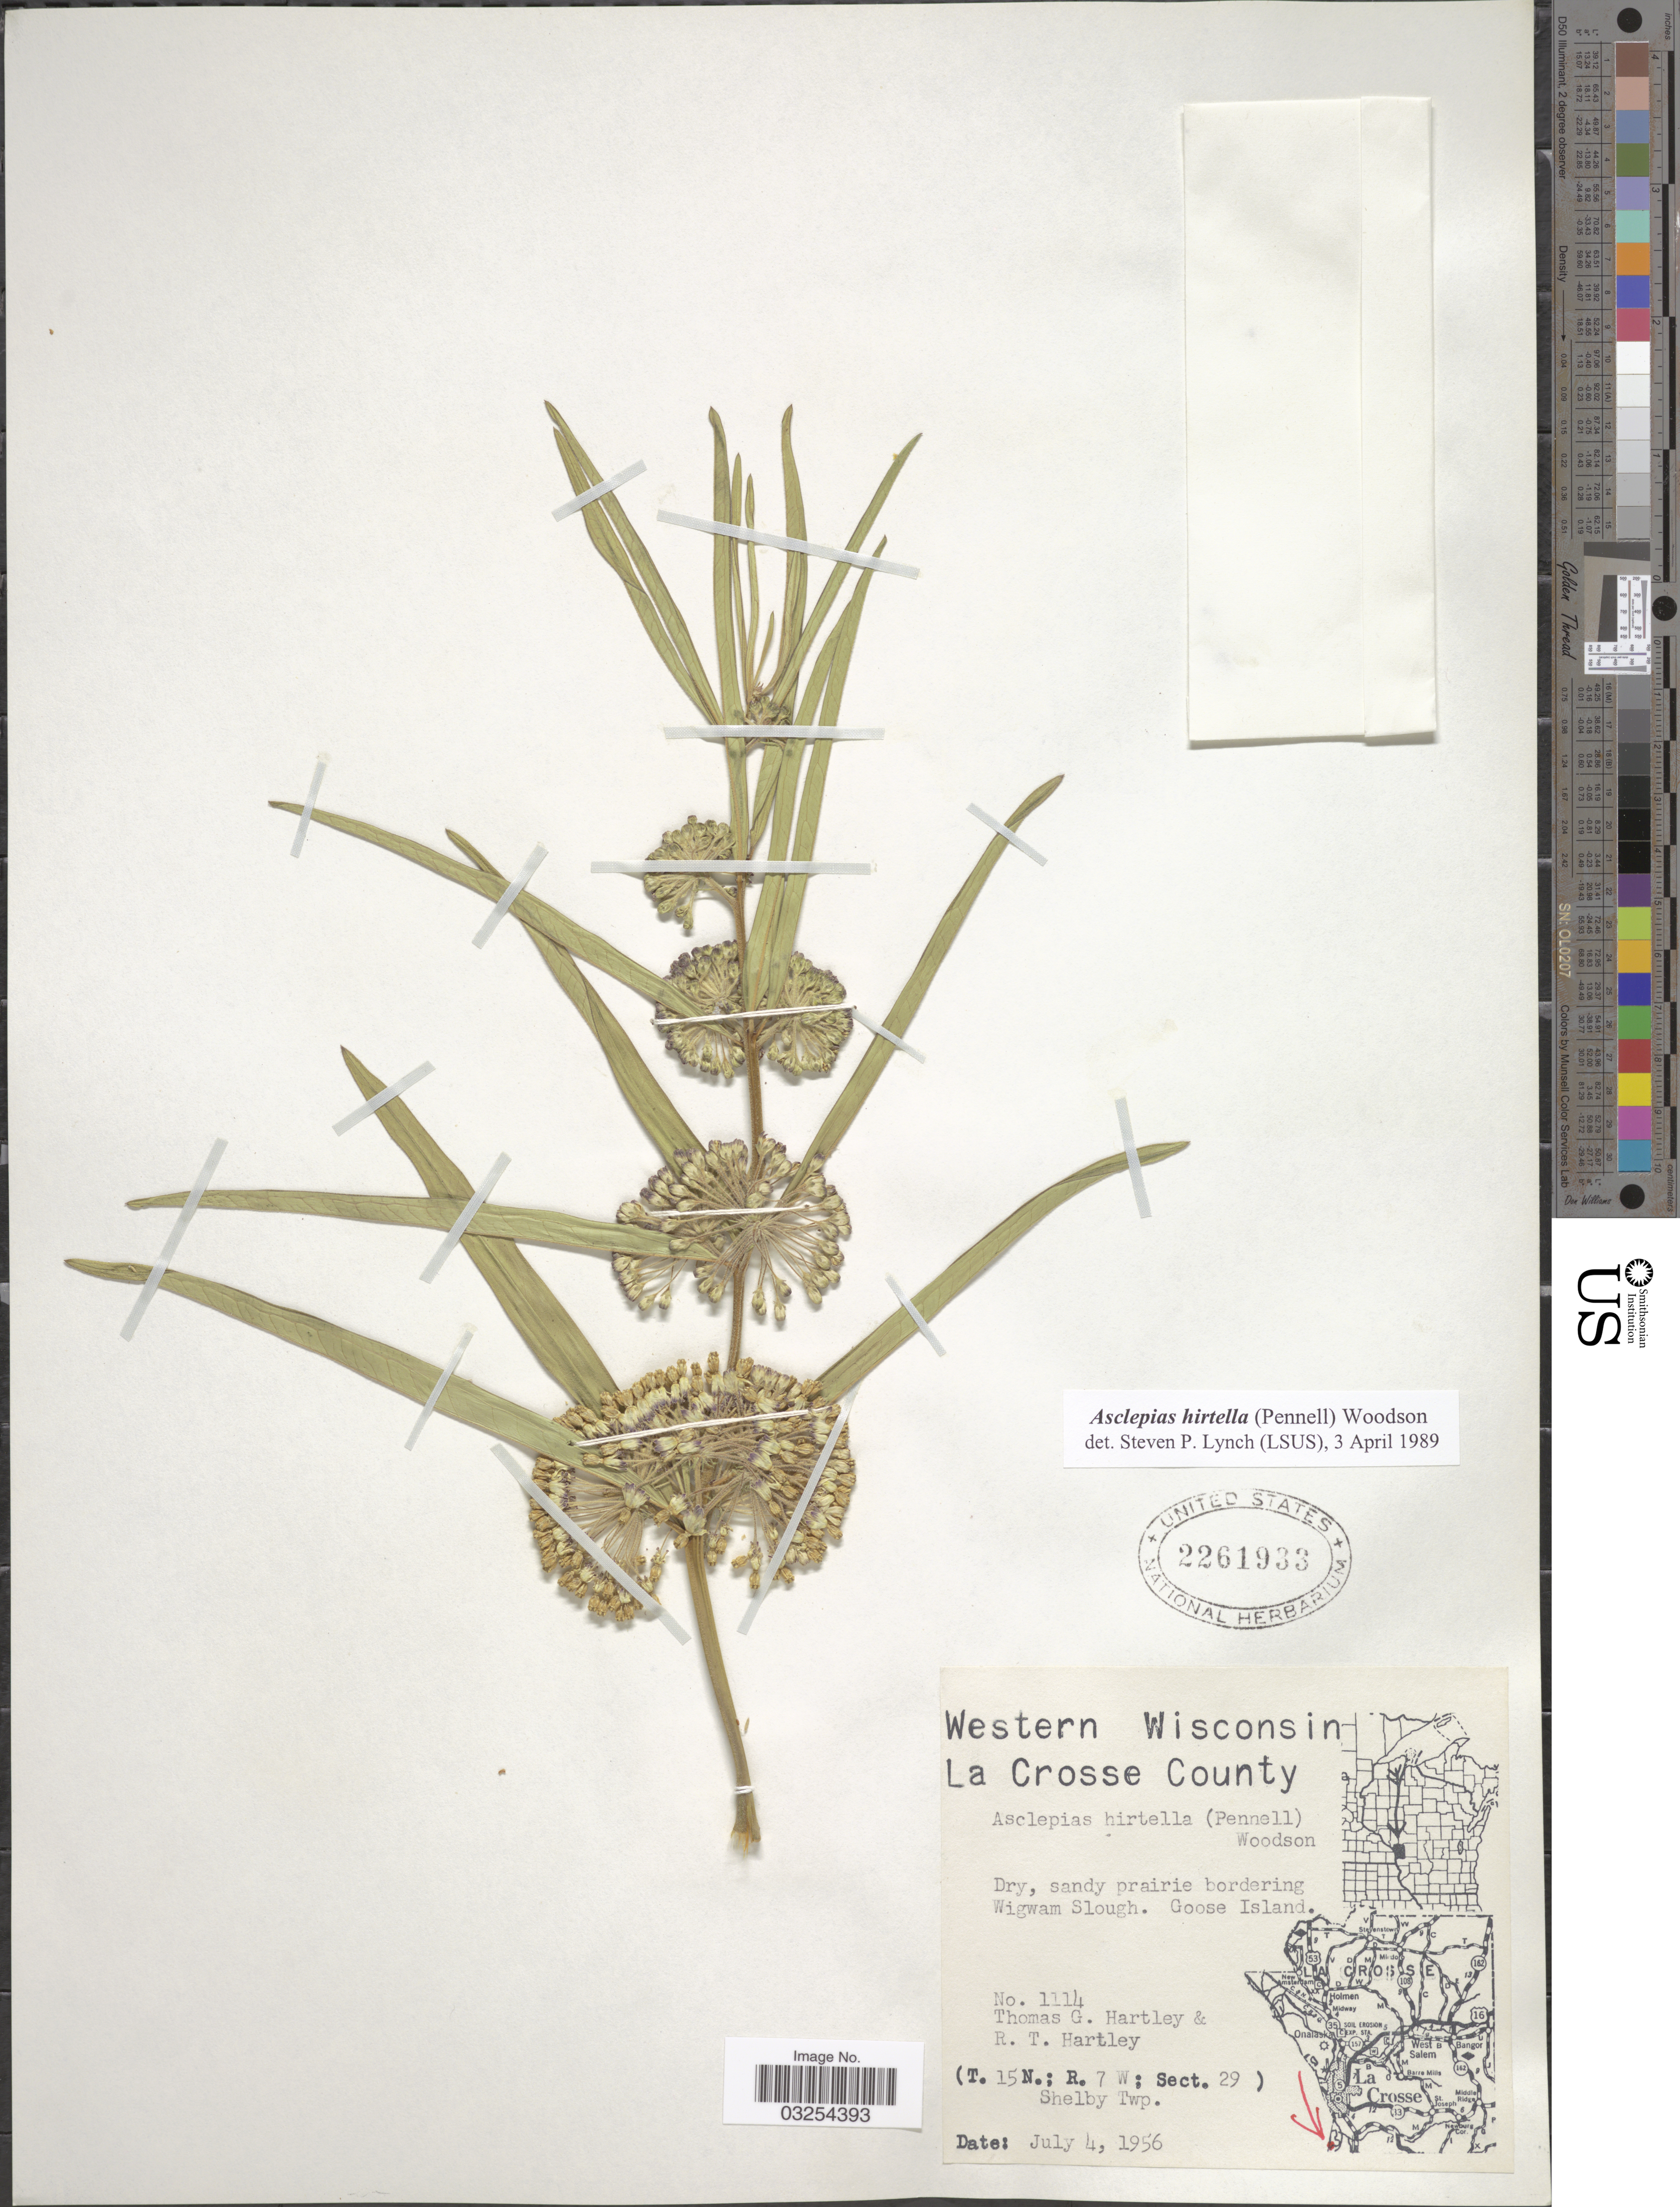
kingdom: Plantae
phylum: Tracheophyta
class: Magnoliopsida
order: Gentianales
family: Apocynaceae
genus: Asclepias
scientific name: Asclepias hirtella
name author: (Pennell) Woodson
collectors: T. G. Hartley & R. T. Hartley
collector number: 1114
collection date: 1956-07-04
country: United States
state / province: Wisconsin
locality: Western Wisconsin. La Crosse County. Wigwam Slough. Goose Island. (T.15 N.; R. 7 W; Sect. 29). Shelby Twp.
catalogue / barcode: US 2261933